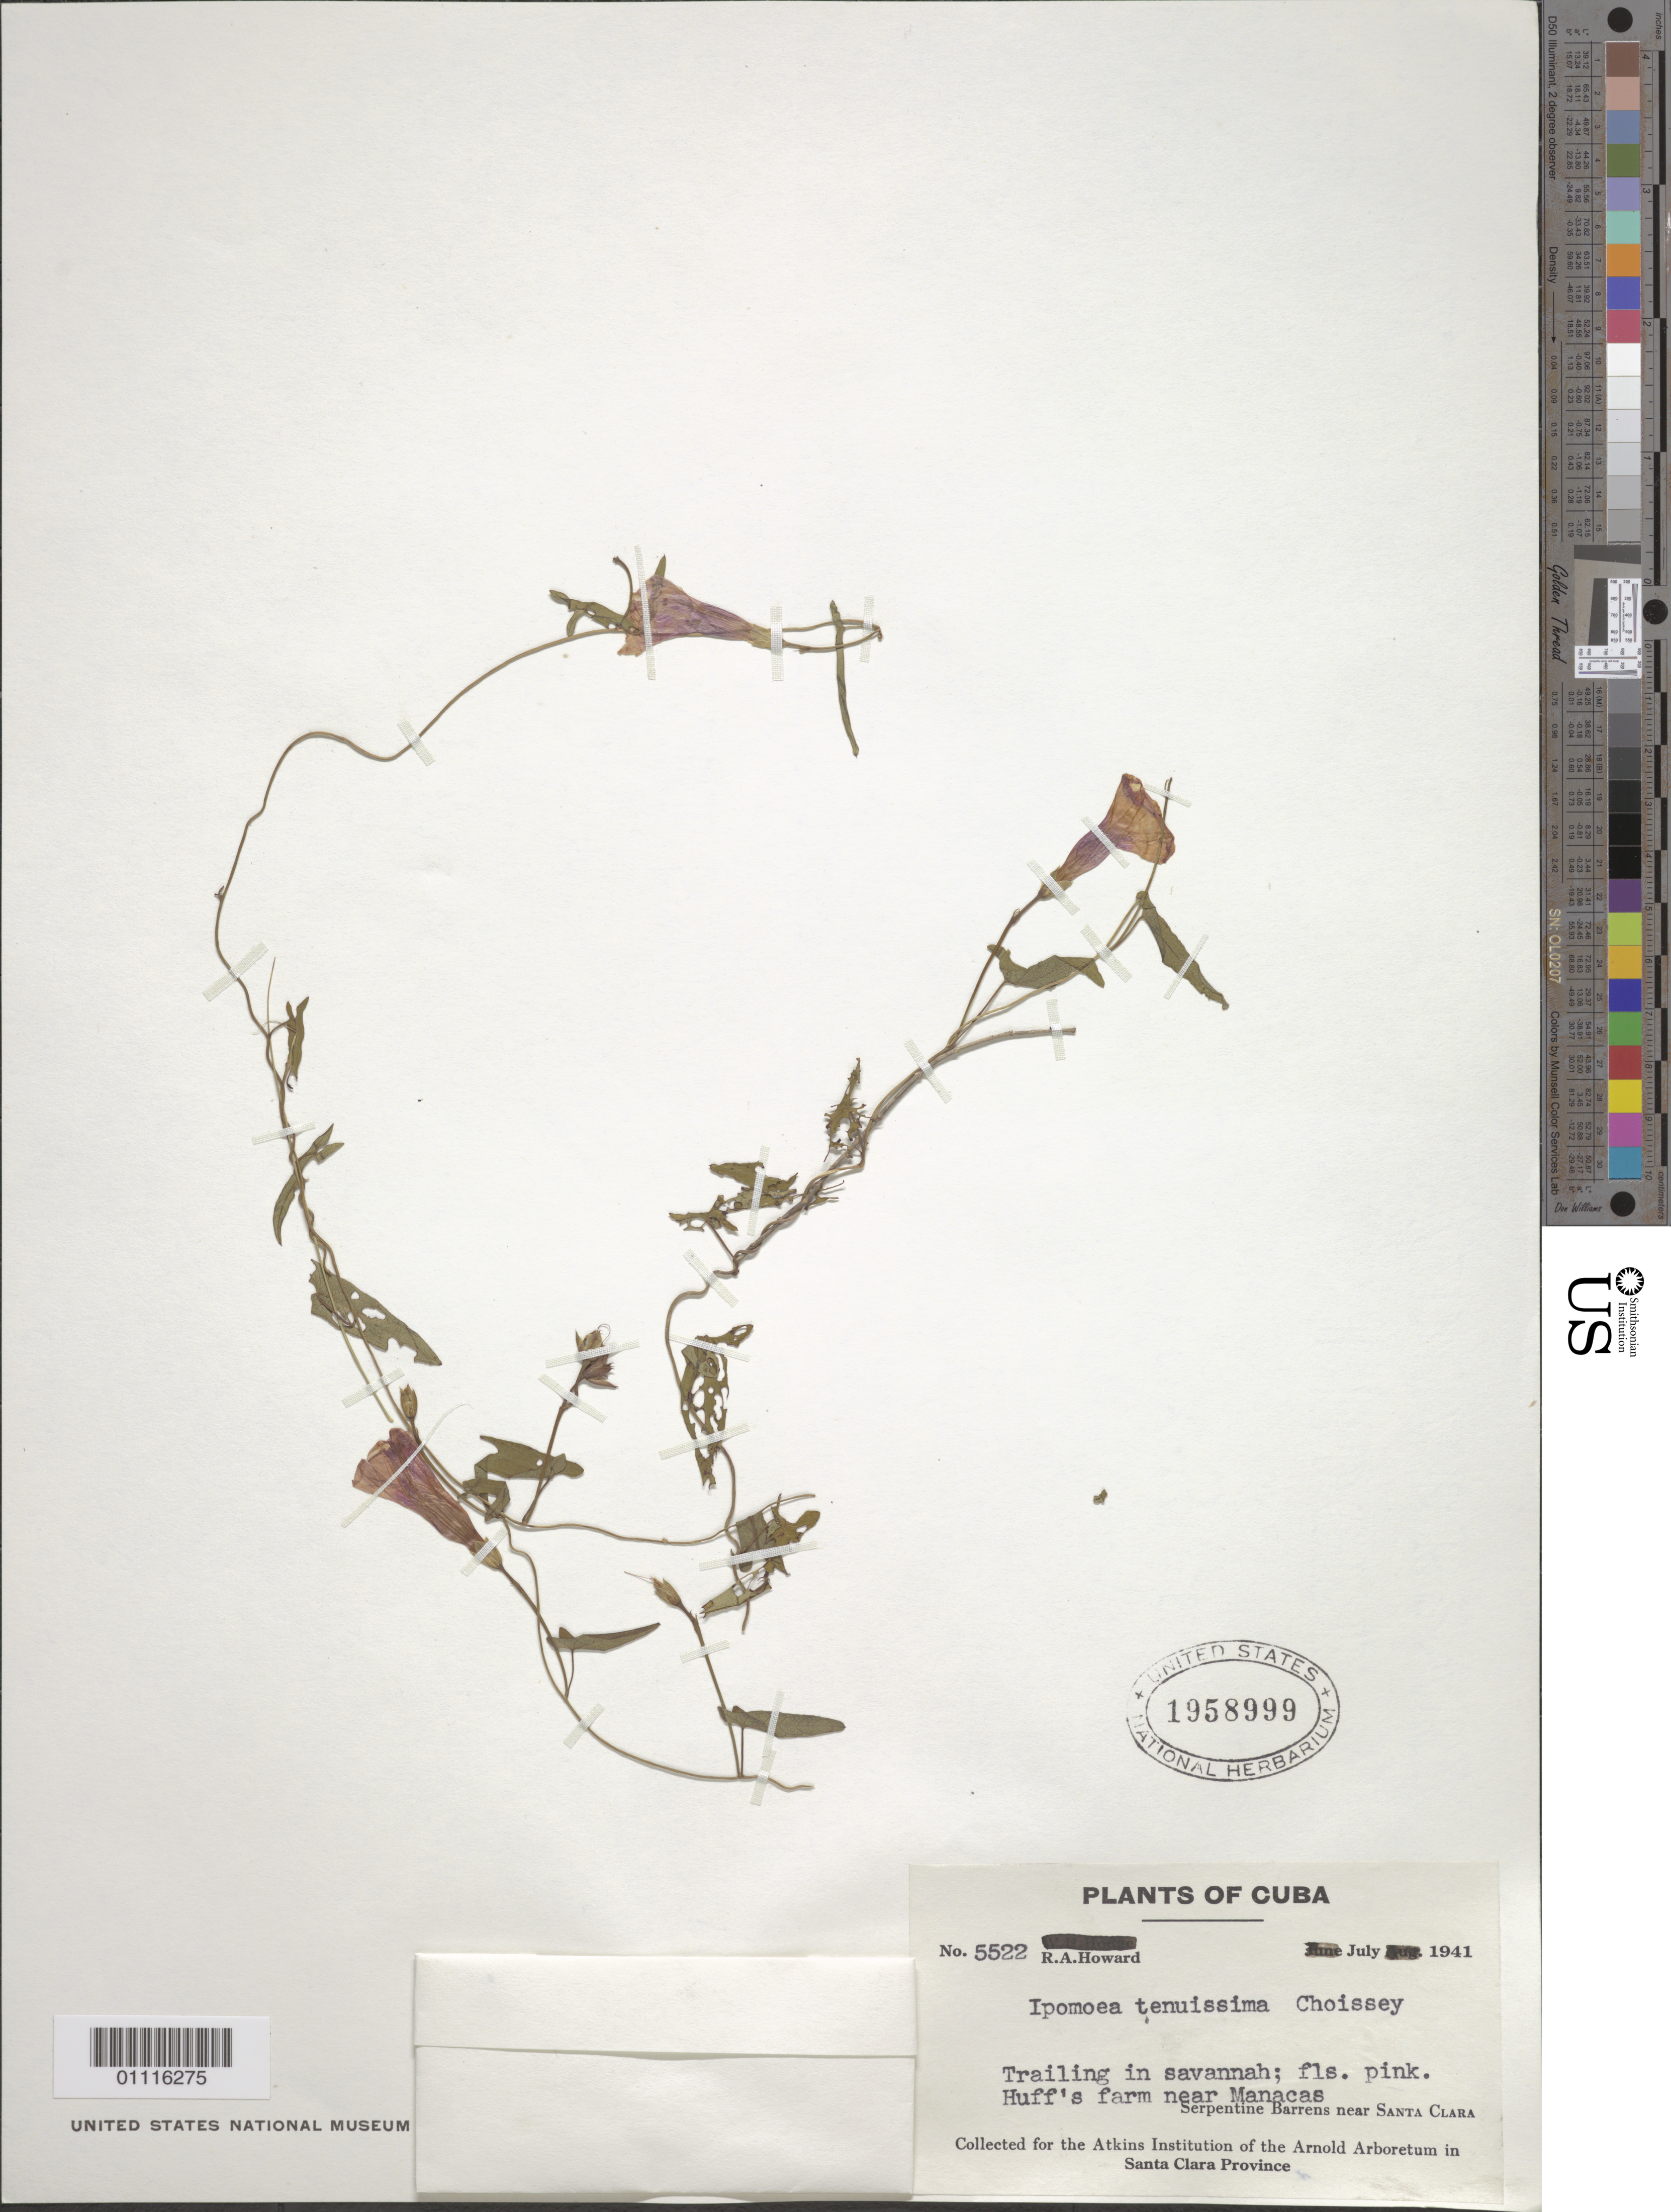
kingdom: Plantae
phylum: Tracheophyta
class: Magnoliopsida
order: Solanales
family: Convolvulaceae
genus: Ipomoea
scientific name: Ipomoea tenuissima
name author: Choisy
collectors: R. A. Howard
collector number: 5522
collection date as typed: Jul 1941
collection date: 1941-07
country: Cuba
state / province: Sancti Spiritus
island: Cuba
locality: Huff's farm near Manacas Serpentine barrens near Santa Clara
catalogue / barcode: US 1958999